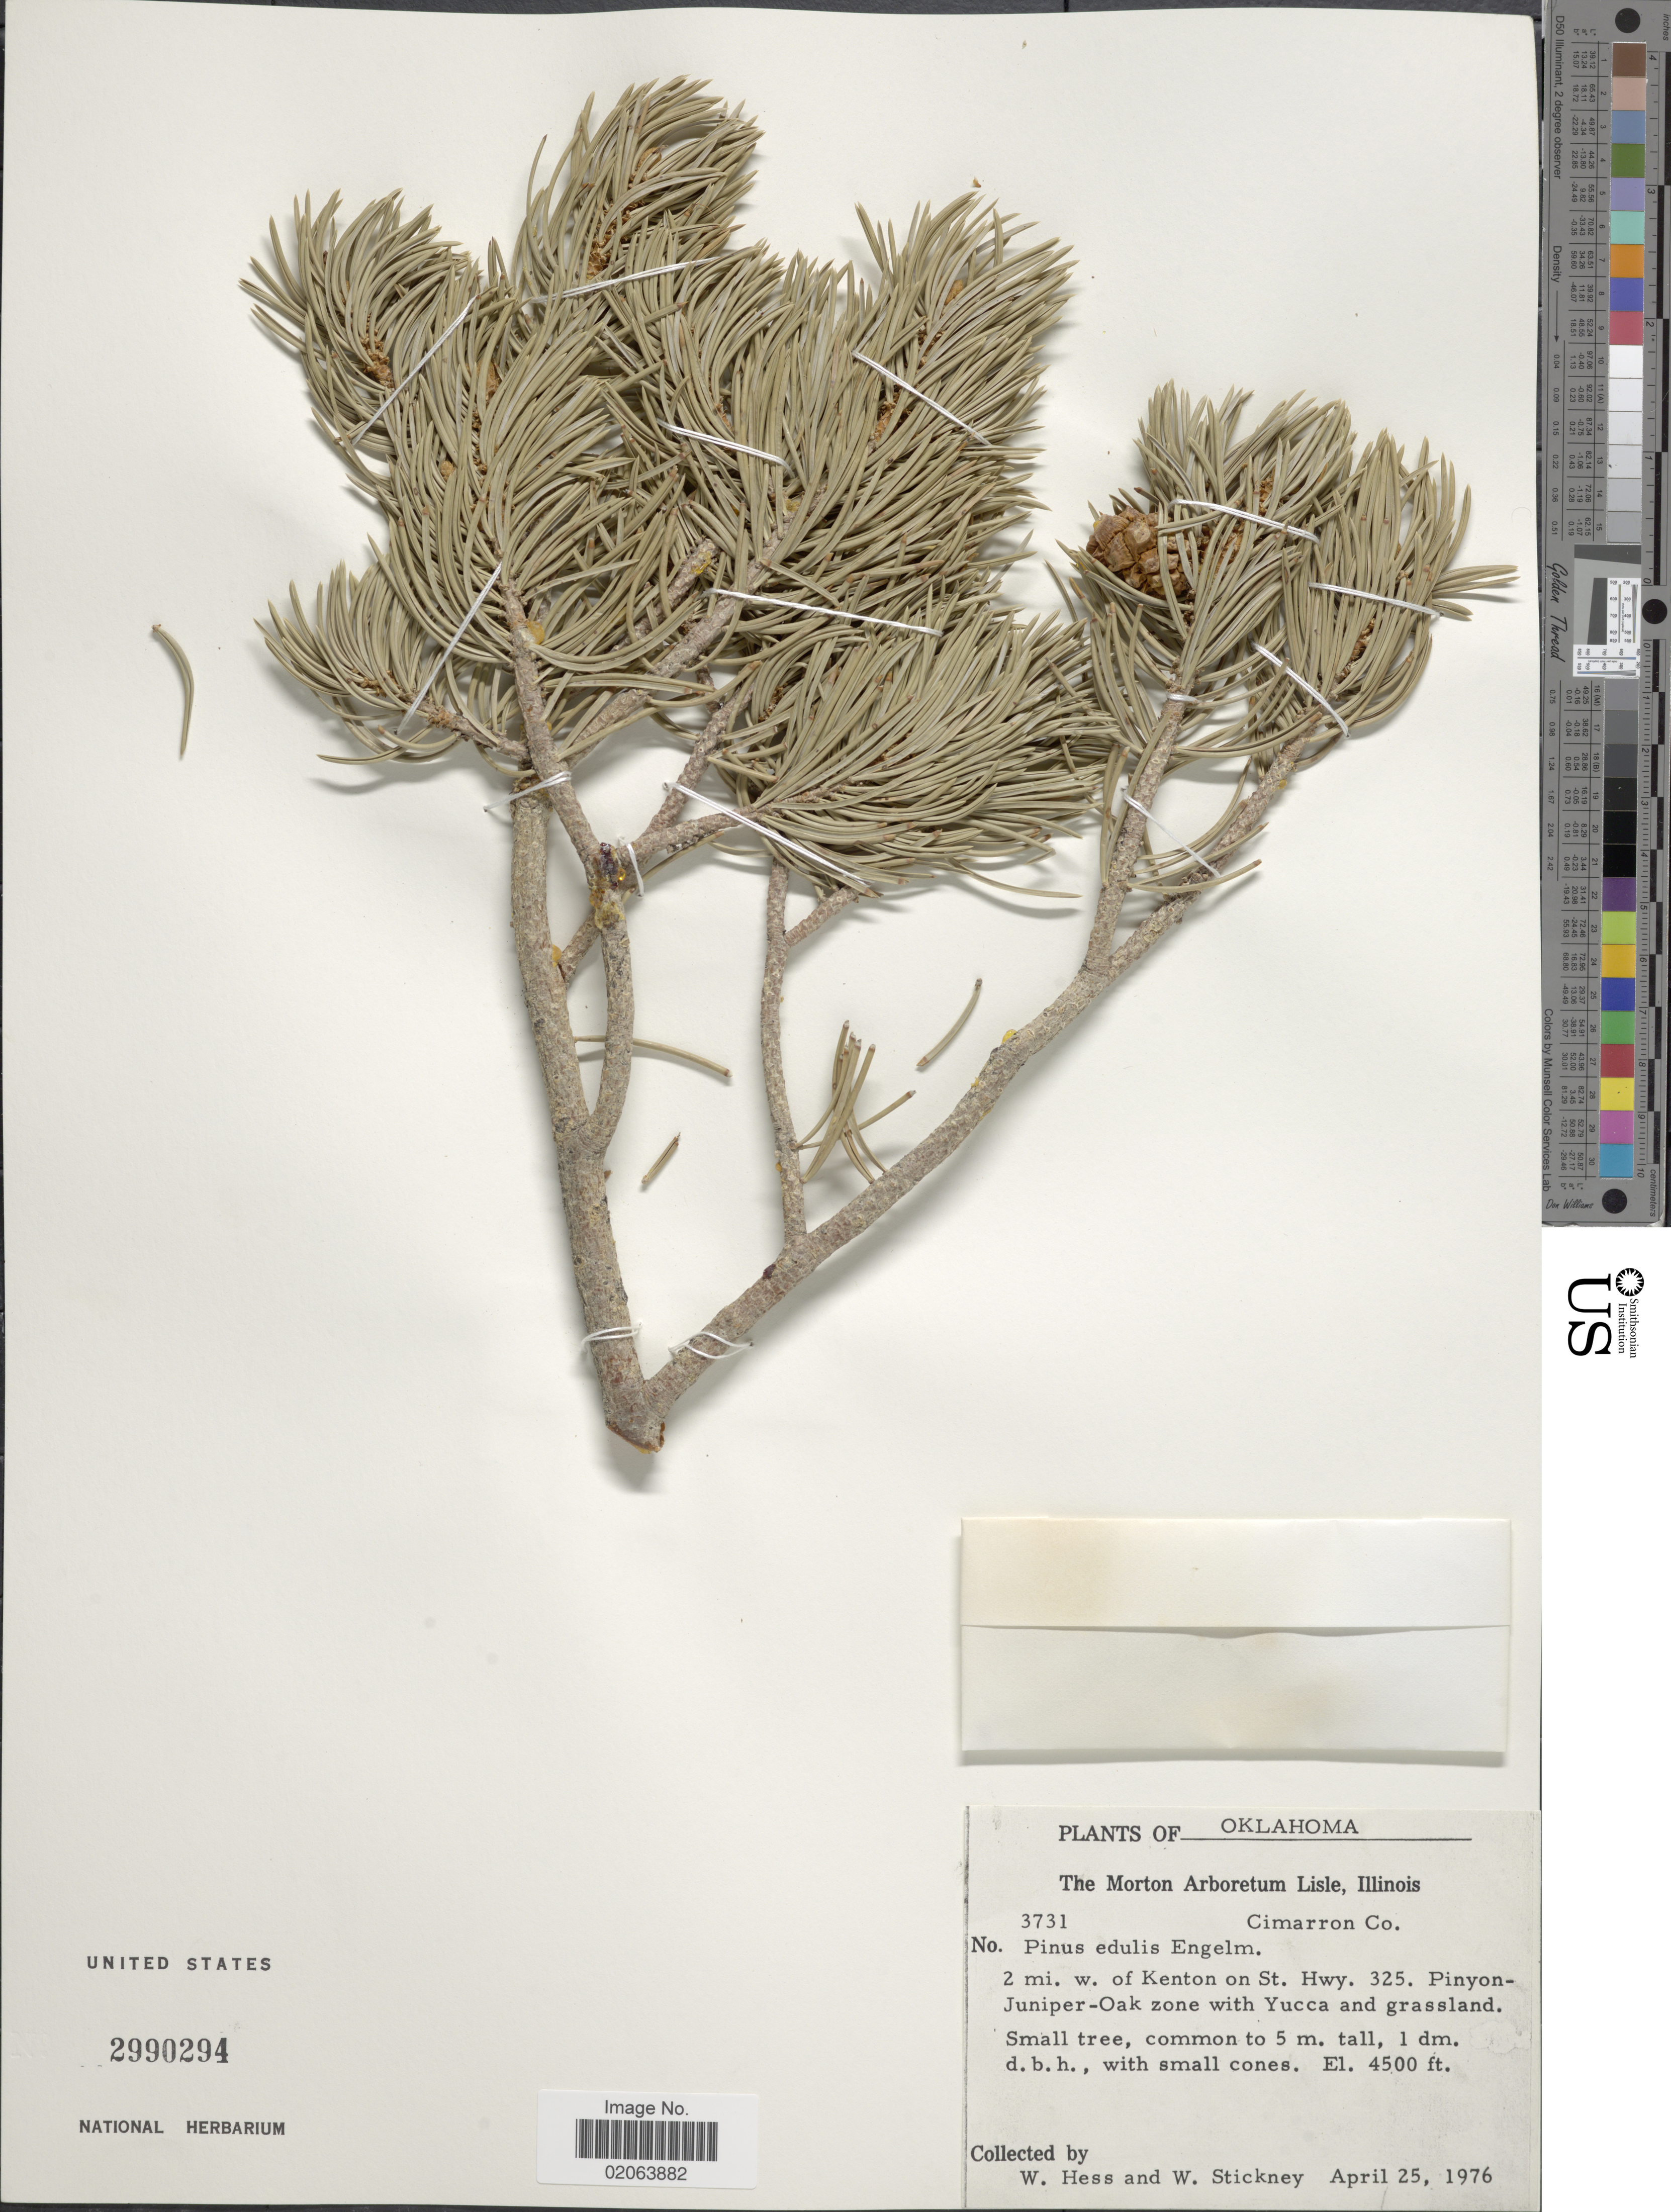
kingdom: Plantae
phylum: Tracheophyta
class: Pinopsida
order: Pinales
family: Pinaceae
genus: Pinus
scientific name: Pinus edulis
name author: Engelm.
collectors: W. Hess & W. Stickney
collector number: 3731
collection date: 1976-04-25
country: United States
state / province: Oklahoma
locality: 2 mi. w. of Kenton on St. Hwy. 325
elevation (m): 1372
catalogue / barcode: US 2990294